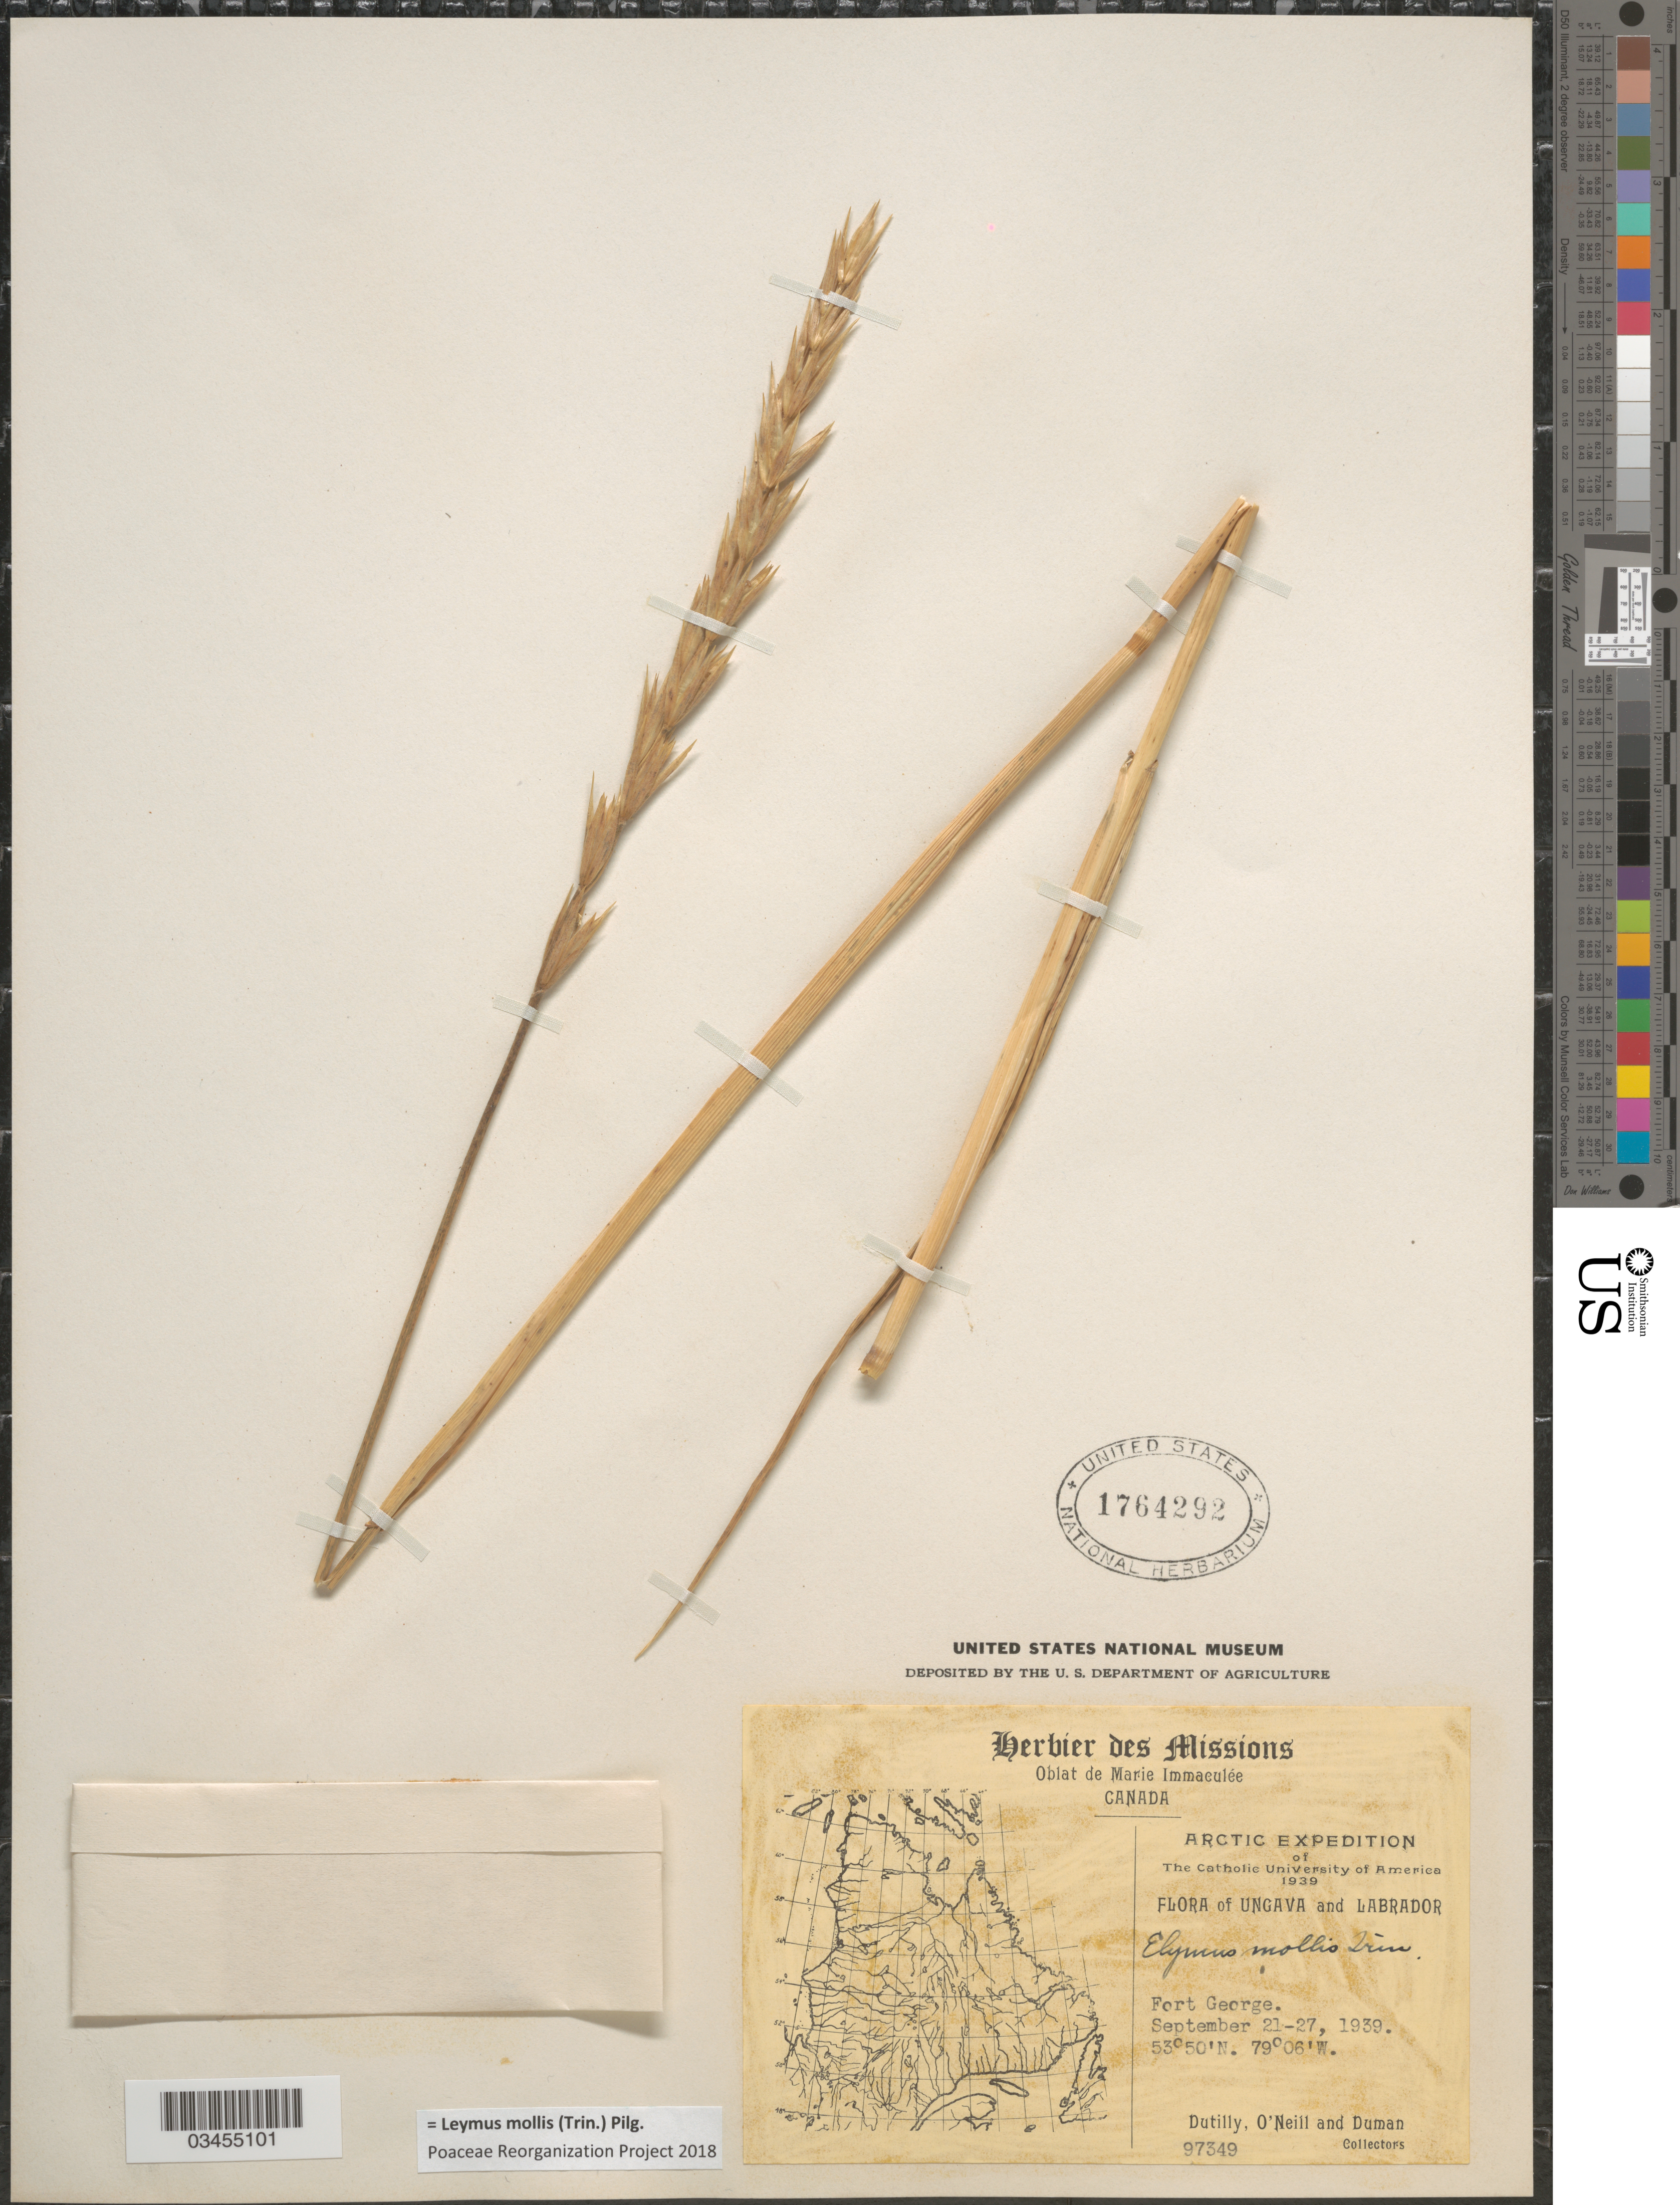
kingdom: Plantae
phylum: Tracheophyta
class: Liliopsida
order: Poales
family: Poaceae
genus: Leymus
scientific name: Leymus mollis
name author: (Trin.) Pilg.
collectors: -. Dutilly, -. O'Neill & -. Duman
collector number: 97349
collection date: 1939-09-21/1939-09-27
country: Canada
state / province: Newfoundland and Labrador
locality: Arctic Expedition of The Catholic University of America 1939. Ungava and Labrador. Fort George.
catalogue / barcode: US 1764292